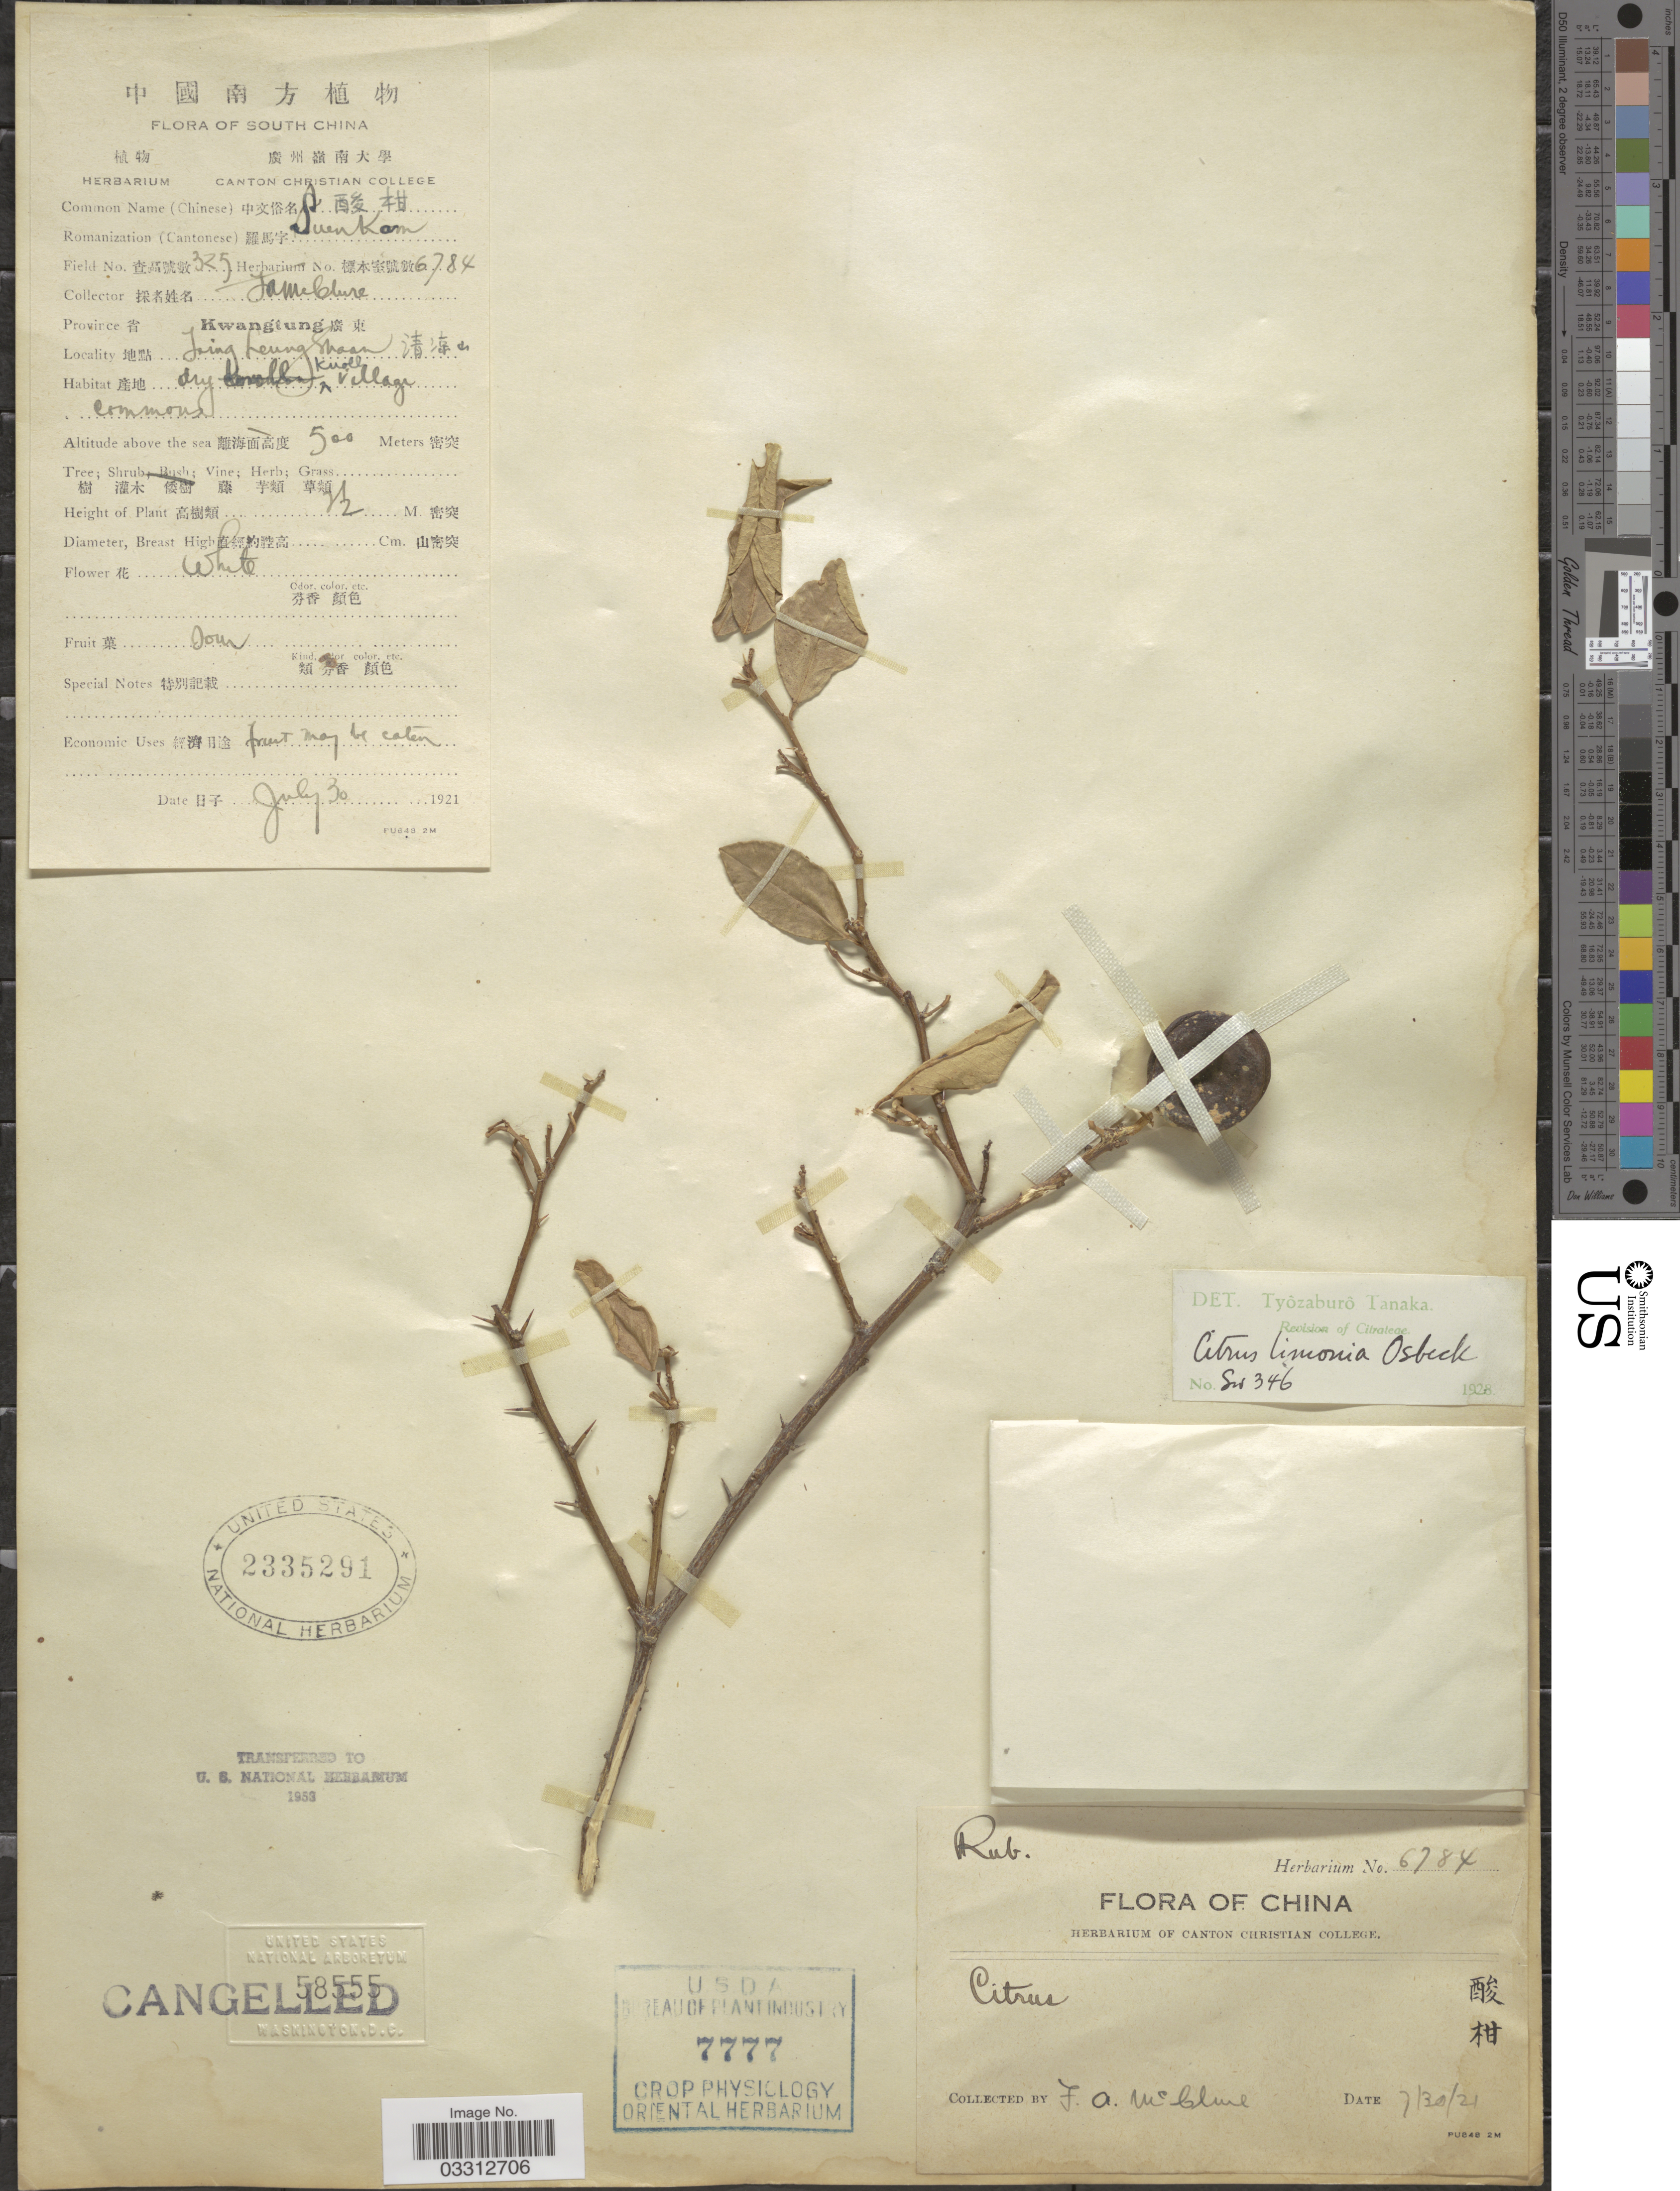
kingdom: Plantae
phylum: Tracheophyta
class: Magnoliopsida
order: Sapindales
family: Rutaceae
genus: Citrus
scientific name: Citrus x limonia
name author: Osbeck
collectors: F. A. McClure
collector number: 325/6784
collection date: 1921-07-30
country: China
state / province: Guangdong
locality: South China, Province Kwangtung X, Tsing Leung Shaon [interpreted] X. Dry Kuoll Village.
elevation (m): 500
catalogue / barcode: US 2335291